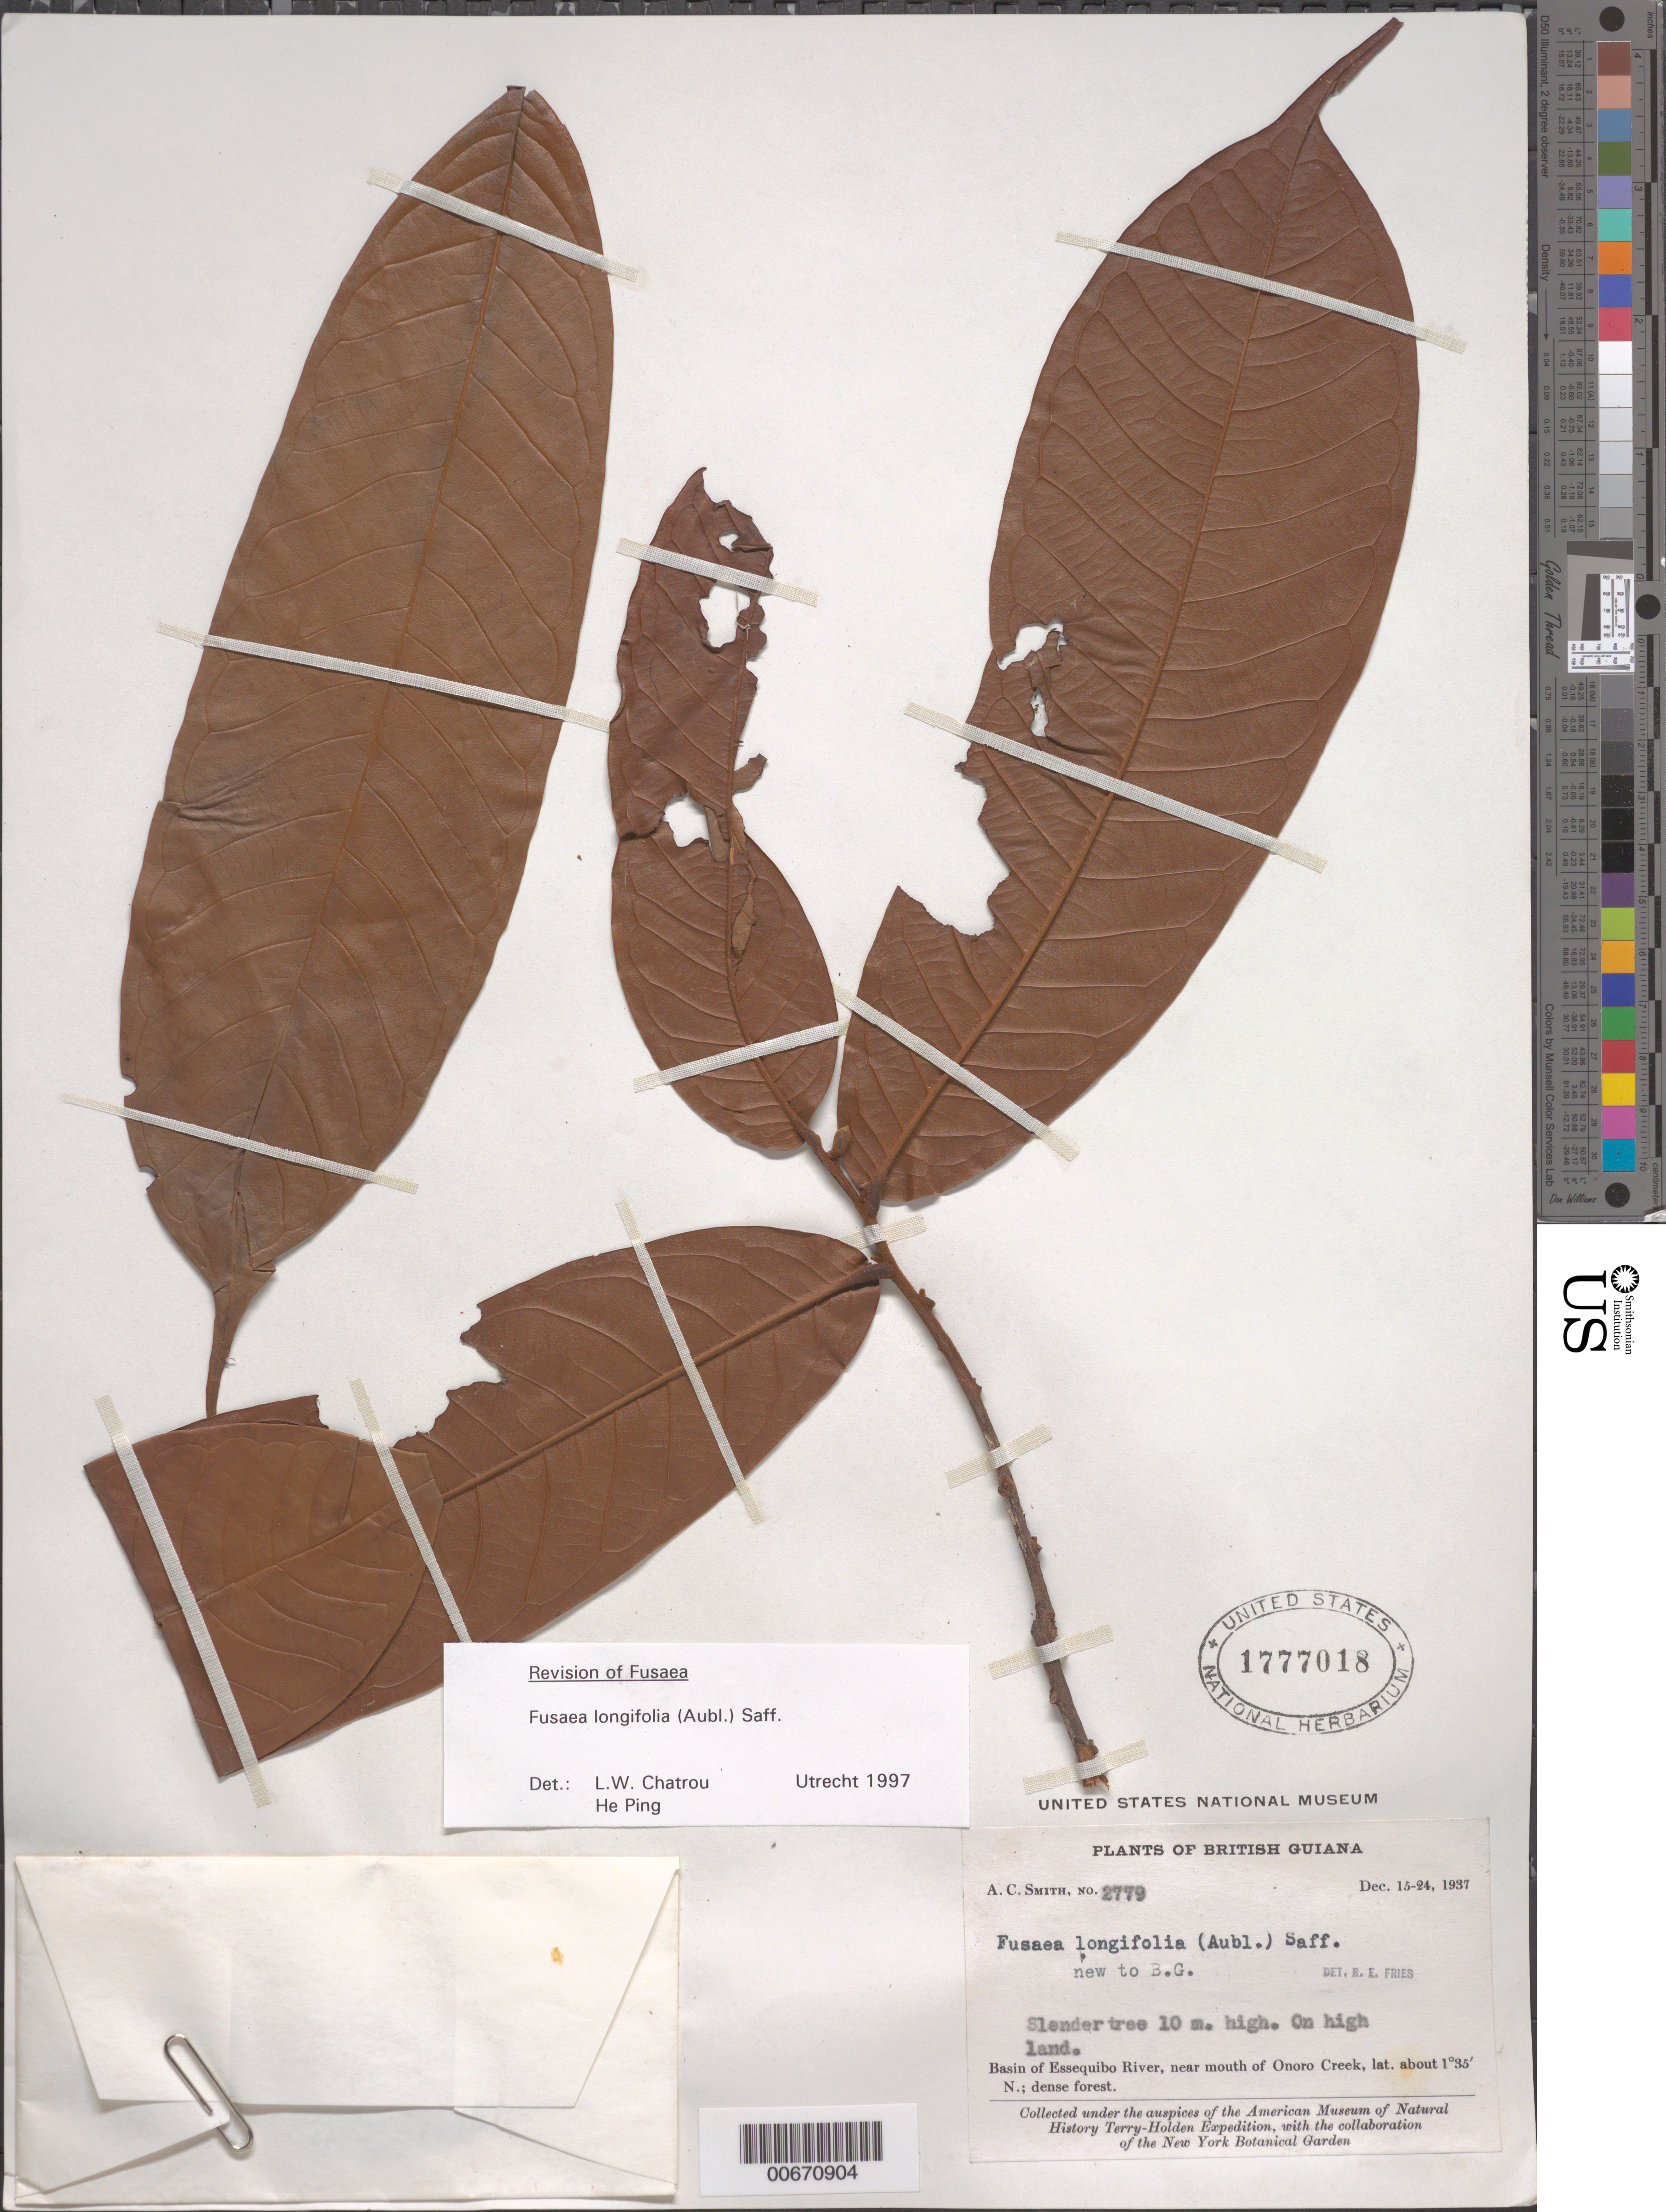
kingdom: Plantae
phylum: Tracheophyta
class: Magnoliopsida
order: Magnoliales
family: Annonaceae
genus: Fusaea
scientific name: Fusaea longifolia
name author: (Aubl.) Saff.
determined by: Maas, P. J.; van Setten, J.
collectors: A. C. Smith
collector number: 2779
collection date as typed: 15-Dec-37 to 24-Dec-37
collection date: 1937-12-15/1937-12-24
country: Guyana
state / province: U. Takutu-U. Essequibo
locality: Onoro Creek (near mouth), Essequibo River basin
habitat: Dense forest, swamp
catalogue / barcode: US 1777018